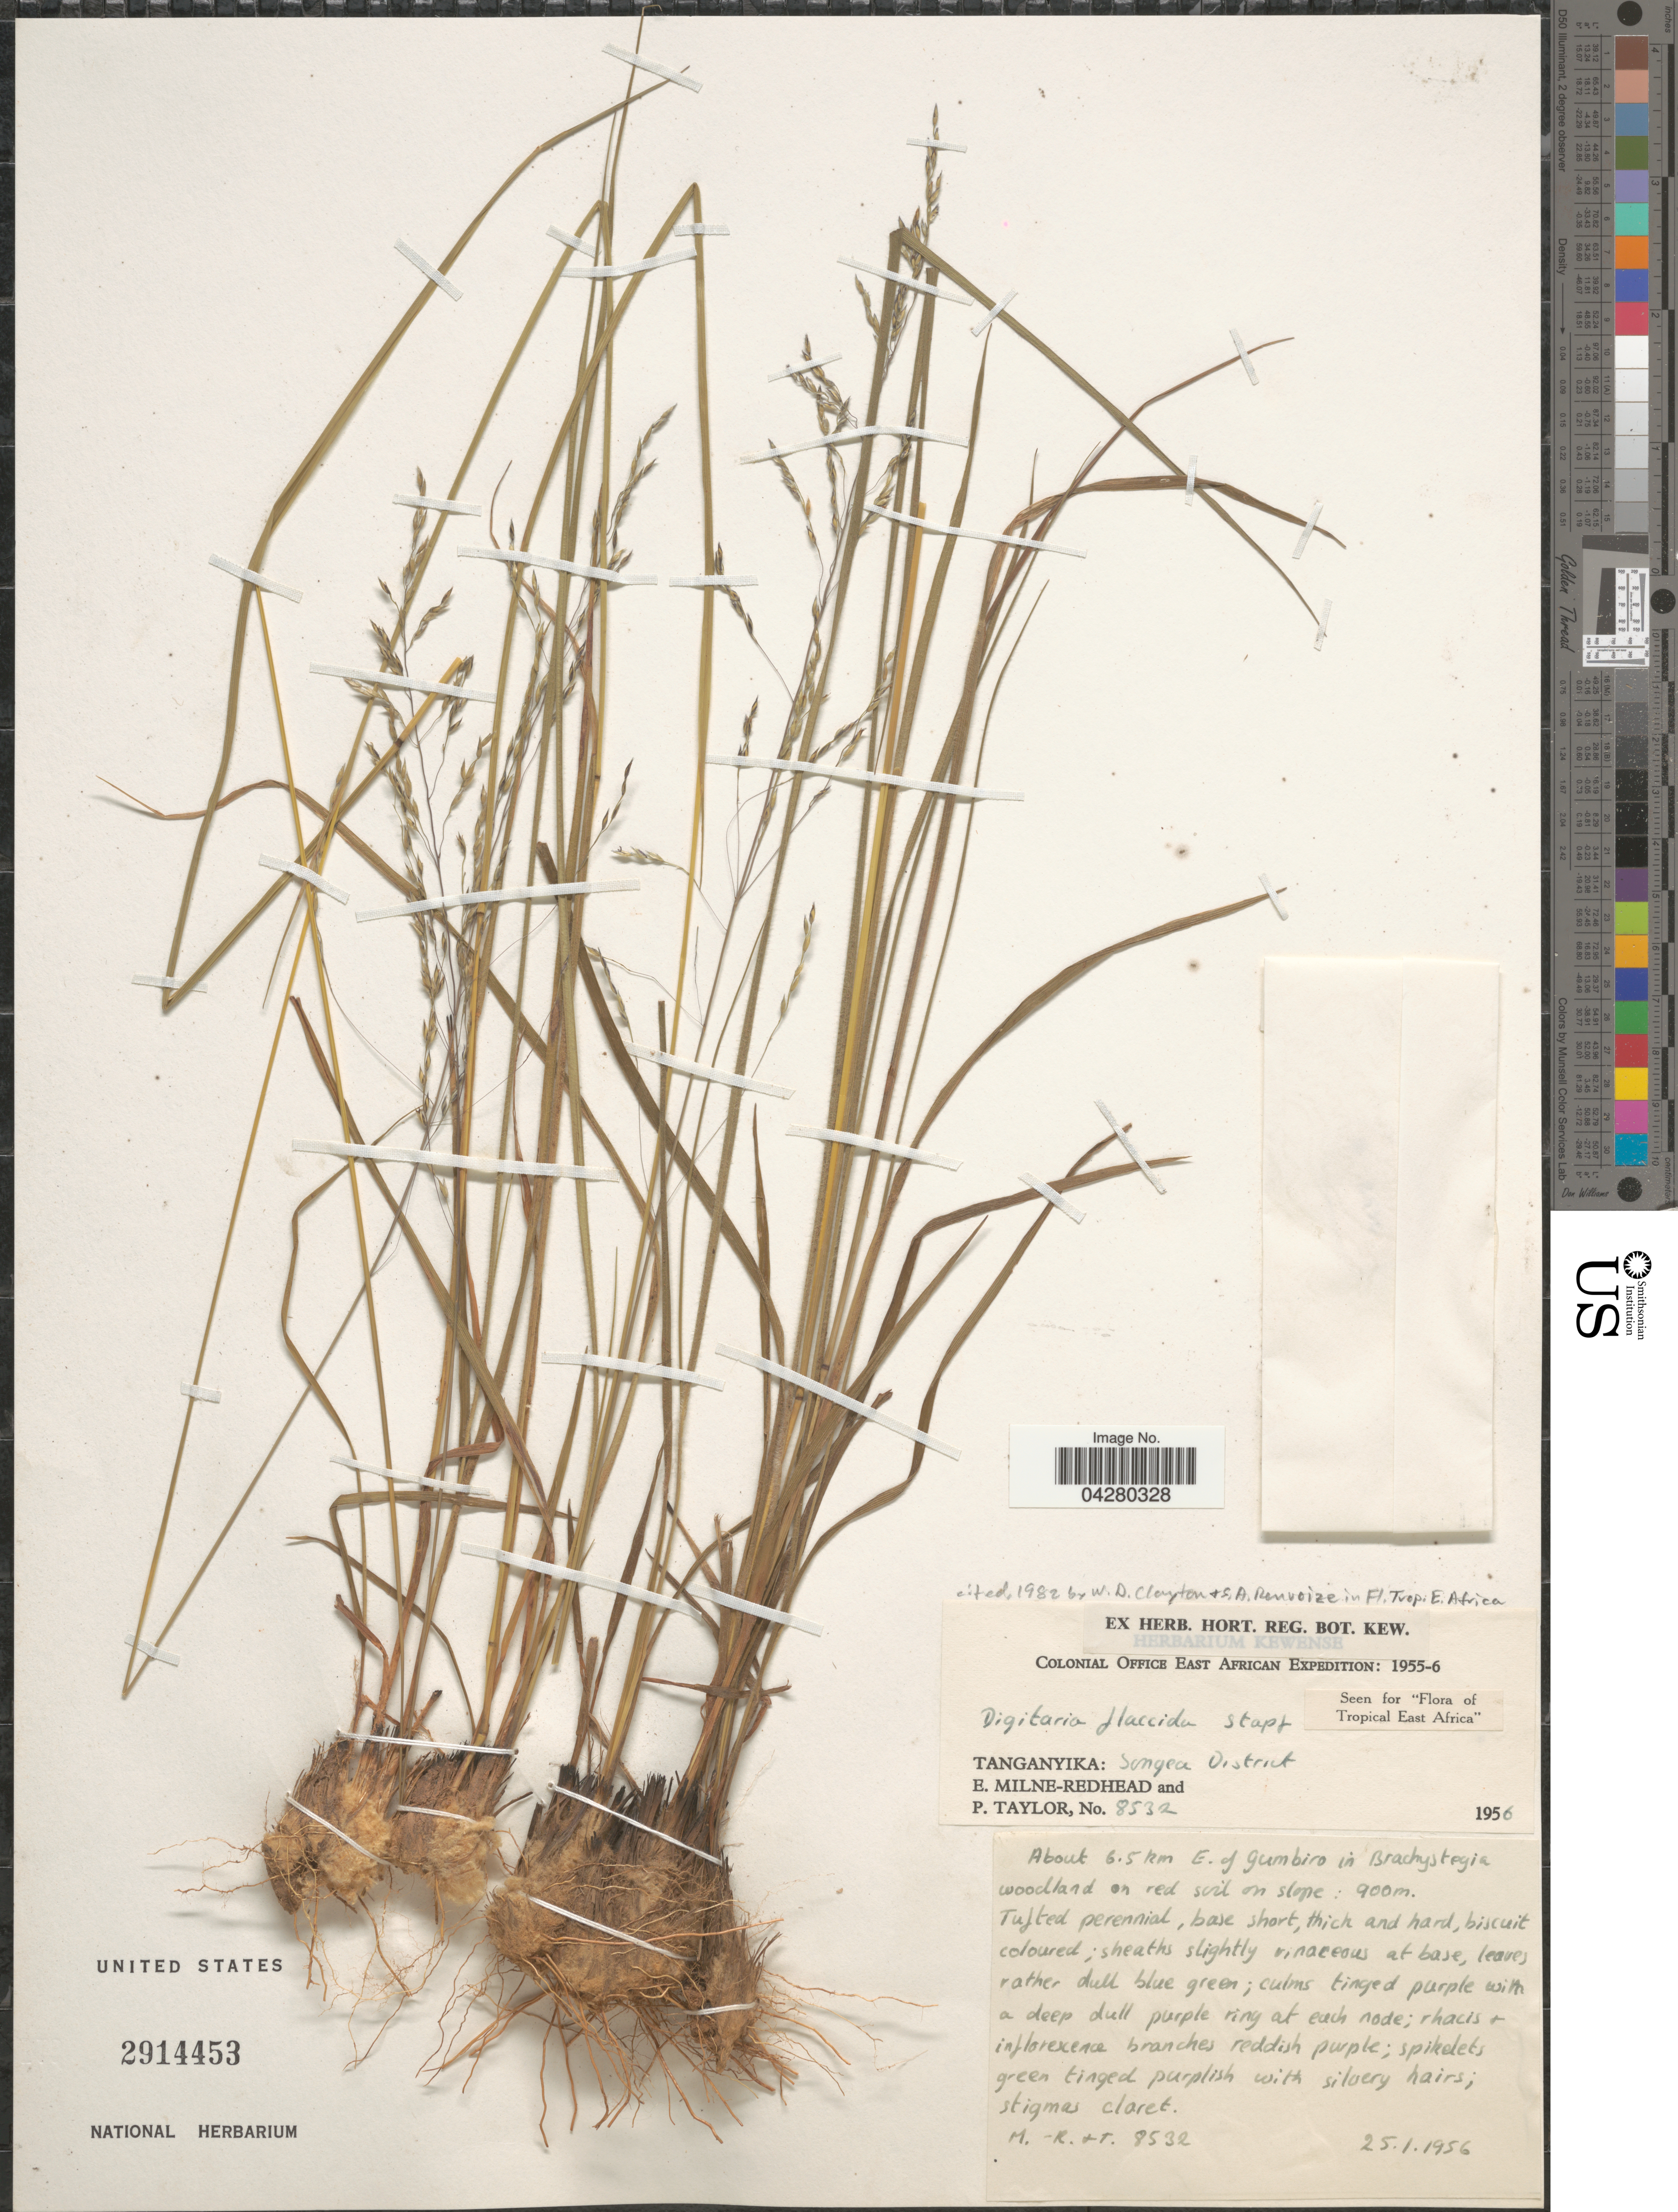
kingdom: Plantae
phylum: Tracheophyta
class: Liliopsida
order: Poales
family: Poaceae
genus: Digitaria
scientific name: Digitaria flaccida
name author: Stapf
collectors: E. W. Milne-Redhead & P. Taylor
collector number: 8532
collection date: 1956-01-25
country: Tanzania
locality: Colonial Office East African Expedition: 1955-6. Tanganyika: Songea District. About 6.5 km E. of Gumbiro in Brachystegia woodland on red soil on slope.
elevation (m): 900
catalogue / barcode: US 2914453